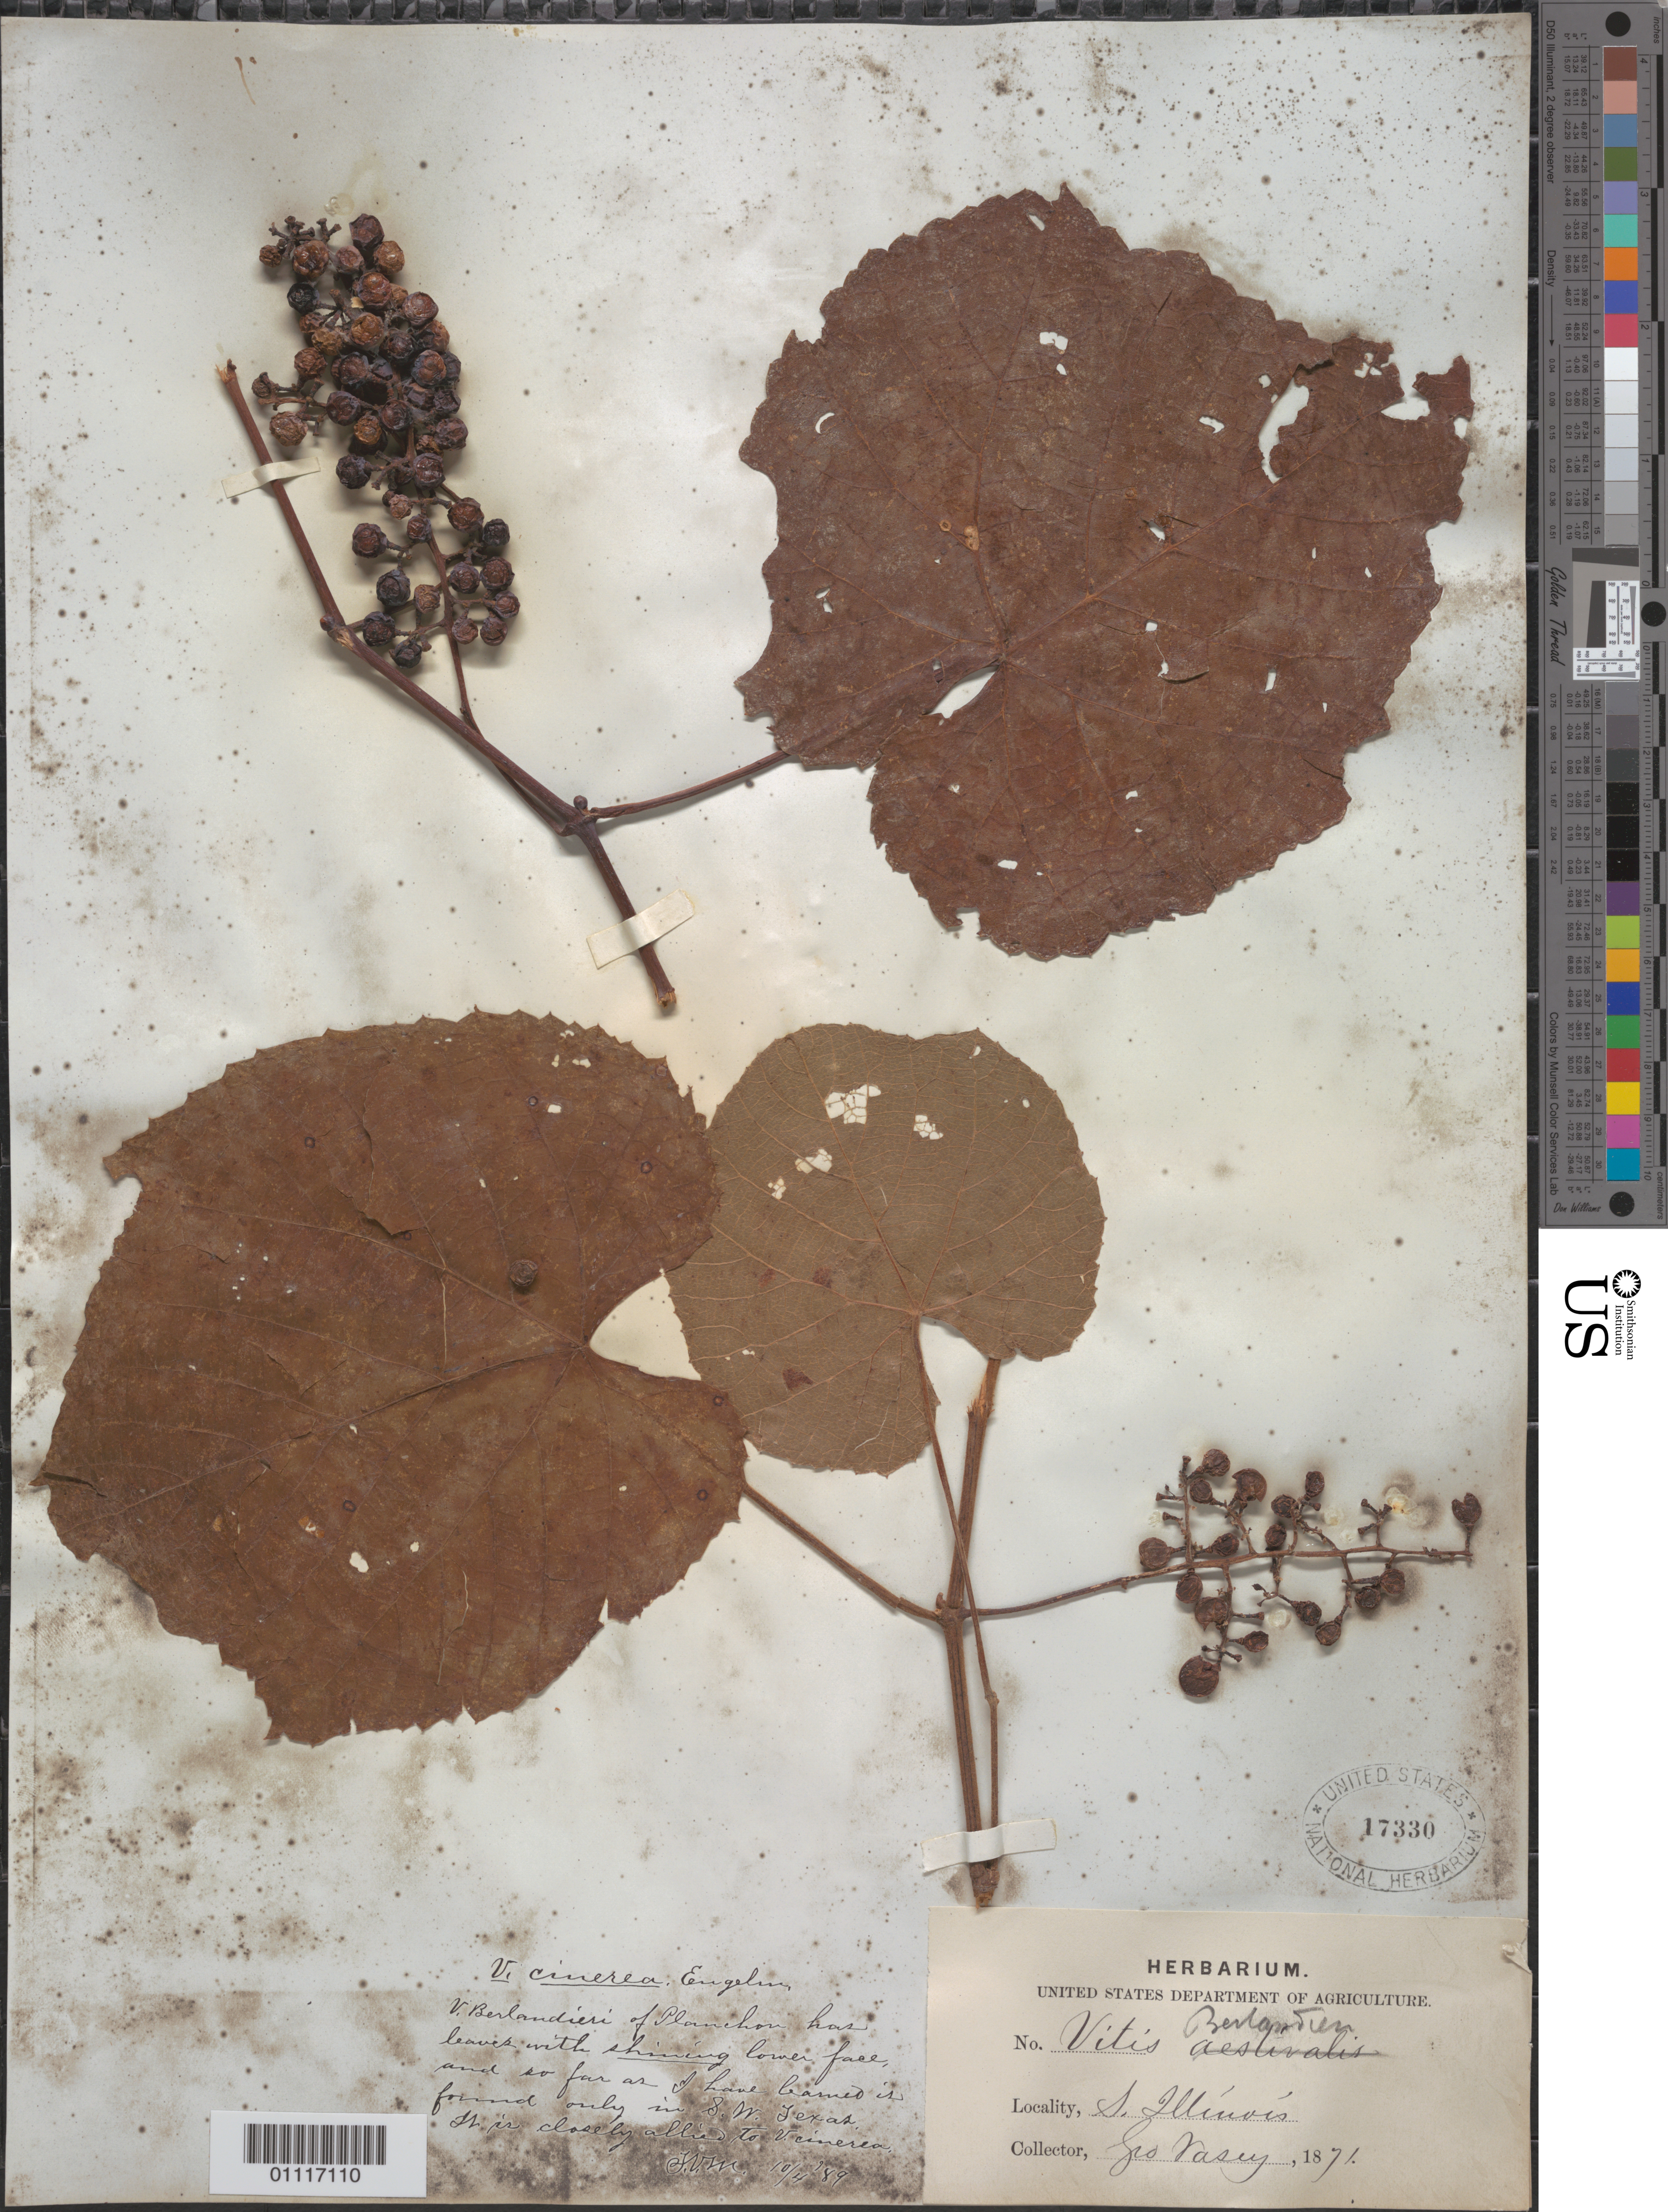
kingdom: Plantae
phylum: Tracheophyta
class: Magnoliopsida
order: Vitales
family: Vitaceae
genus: Vitis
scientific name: Vitis cinerea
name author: (Engelm.) Millardet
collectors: G. Vasey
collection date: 1871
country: United States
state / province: Illinois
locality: S. Illinois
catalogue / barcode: US 17330